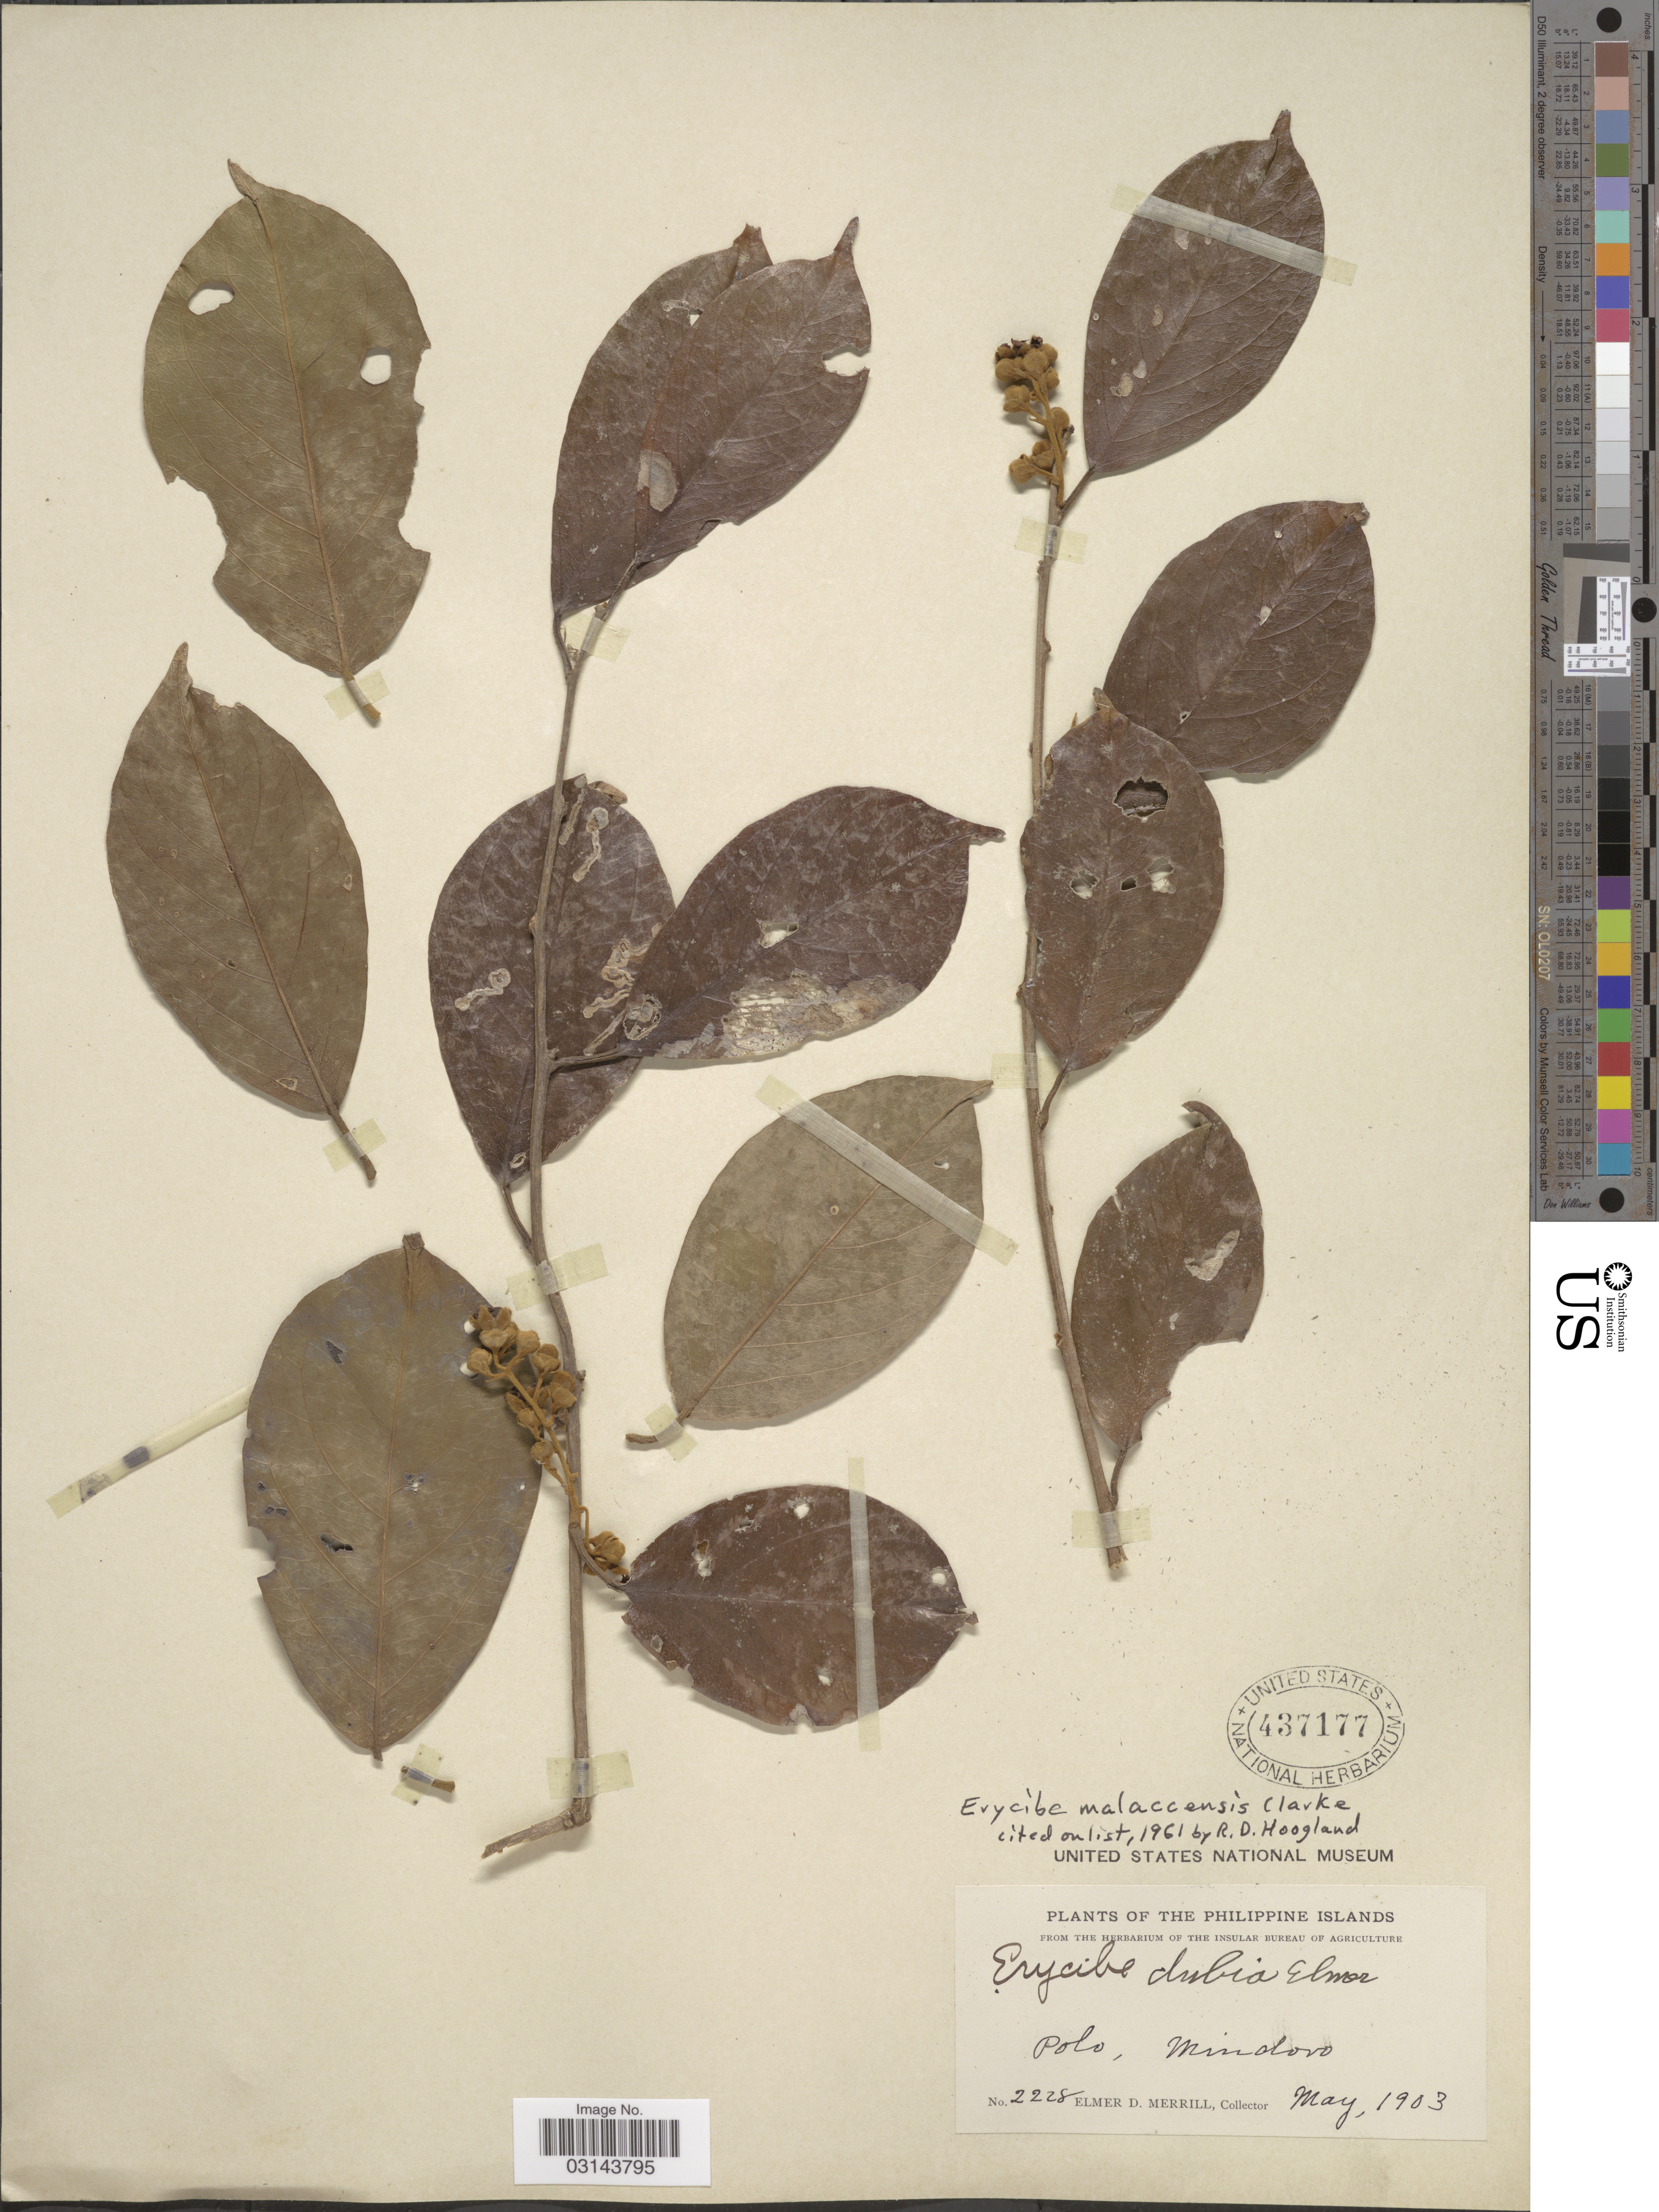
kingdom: Plantae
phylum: Tracheophyta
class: Magnoliopsida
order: Solanales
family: Convolvulaceae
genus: Erycibe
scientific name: Erycibe malaccensis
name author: C.B. Clarke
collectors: E. D. Merrill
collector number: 2228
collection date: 1903-05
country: Philippines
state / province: Mimaropa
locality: The Philippine Islands. Polo, Mindoro.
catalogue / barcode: US 437177